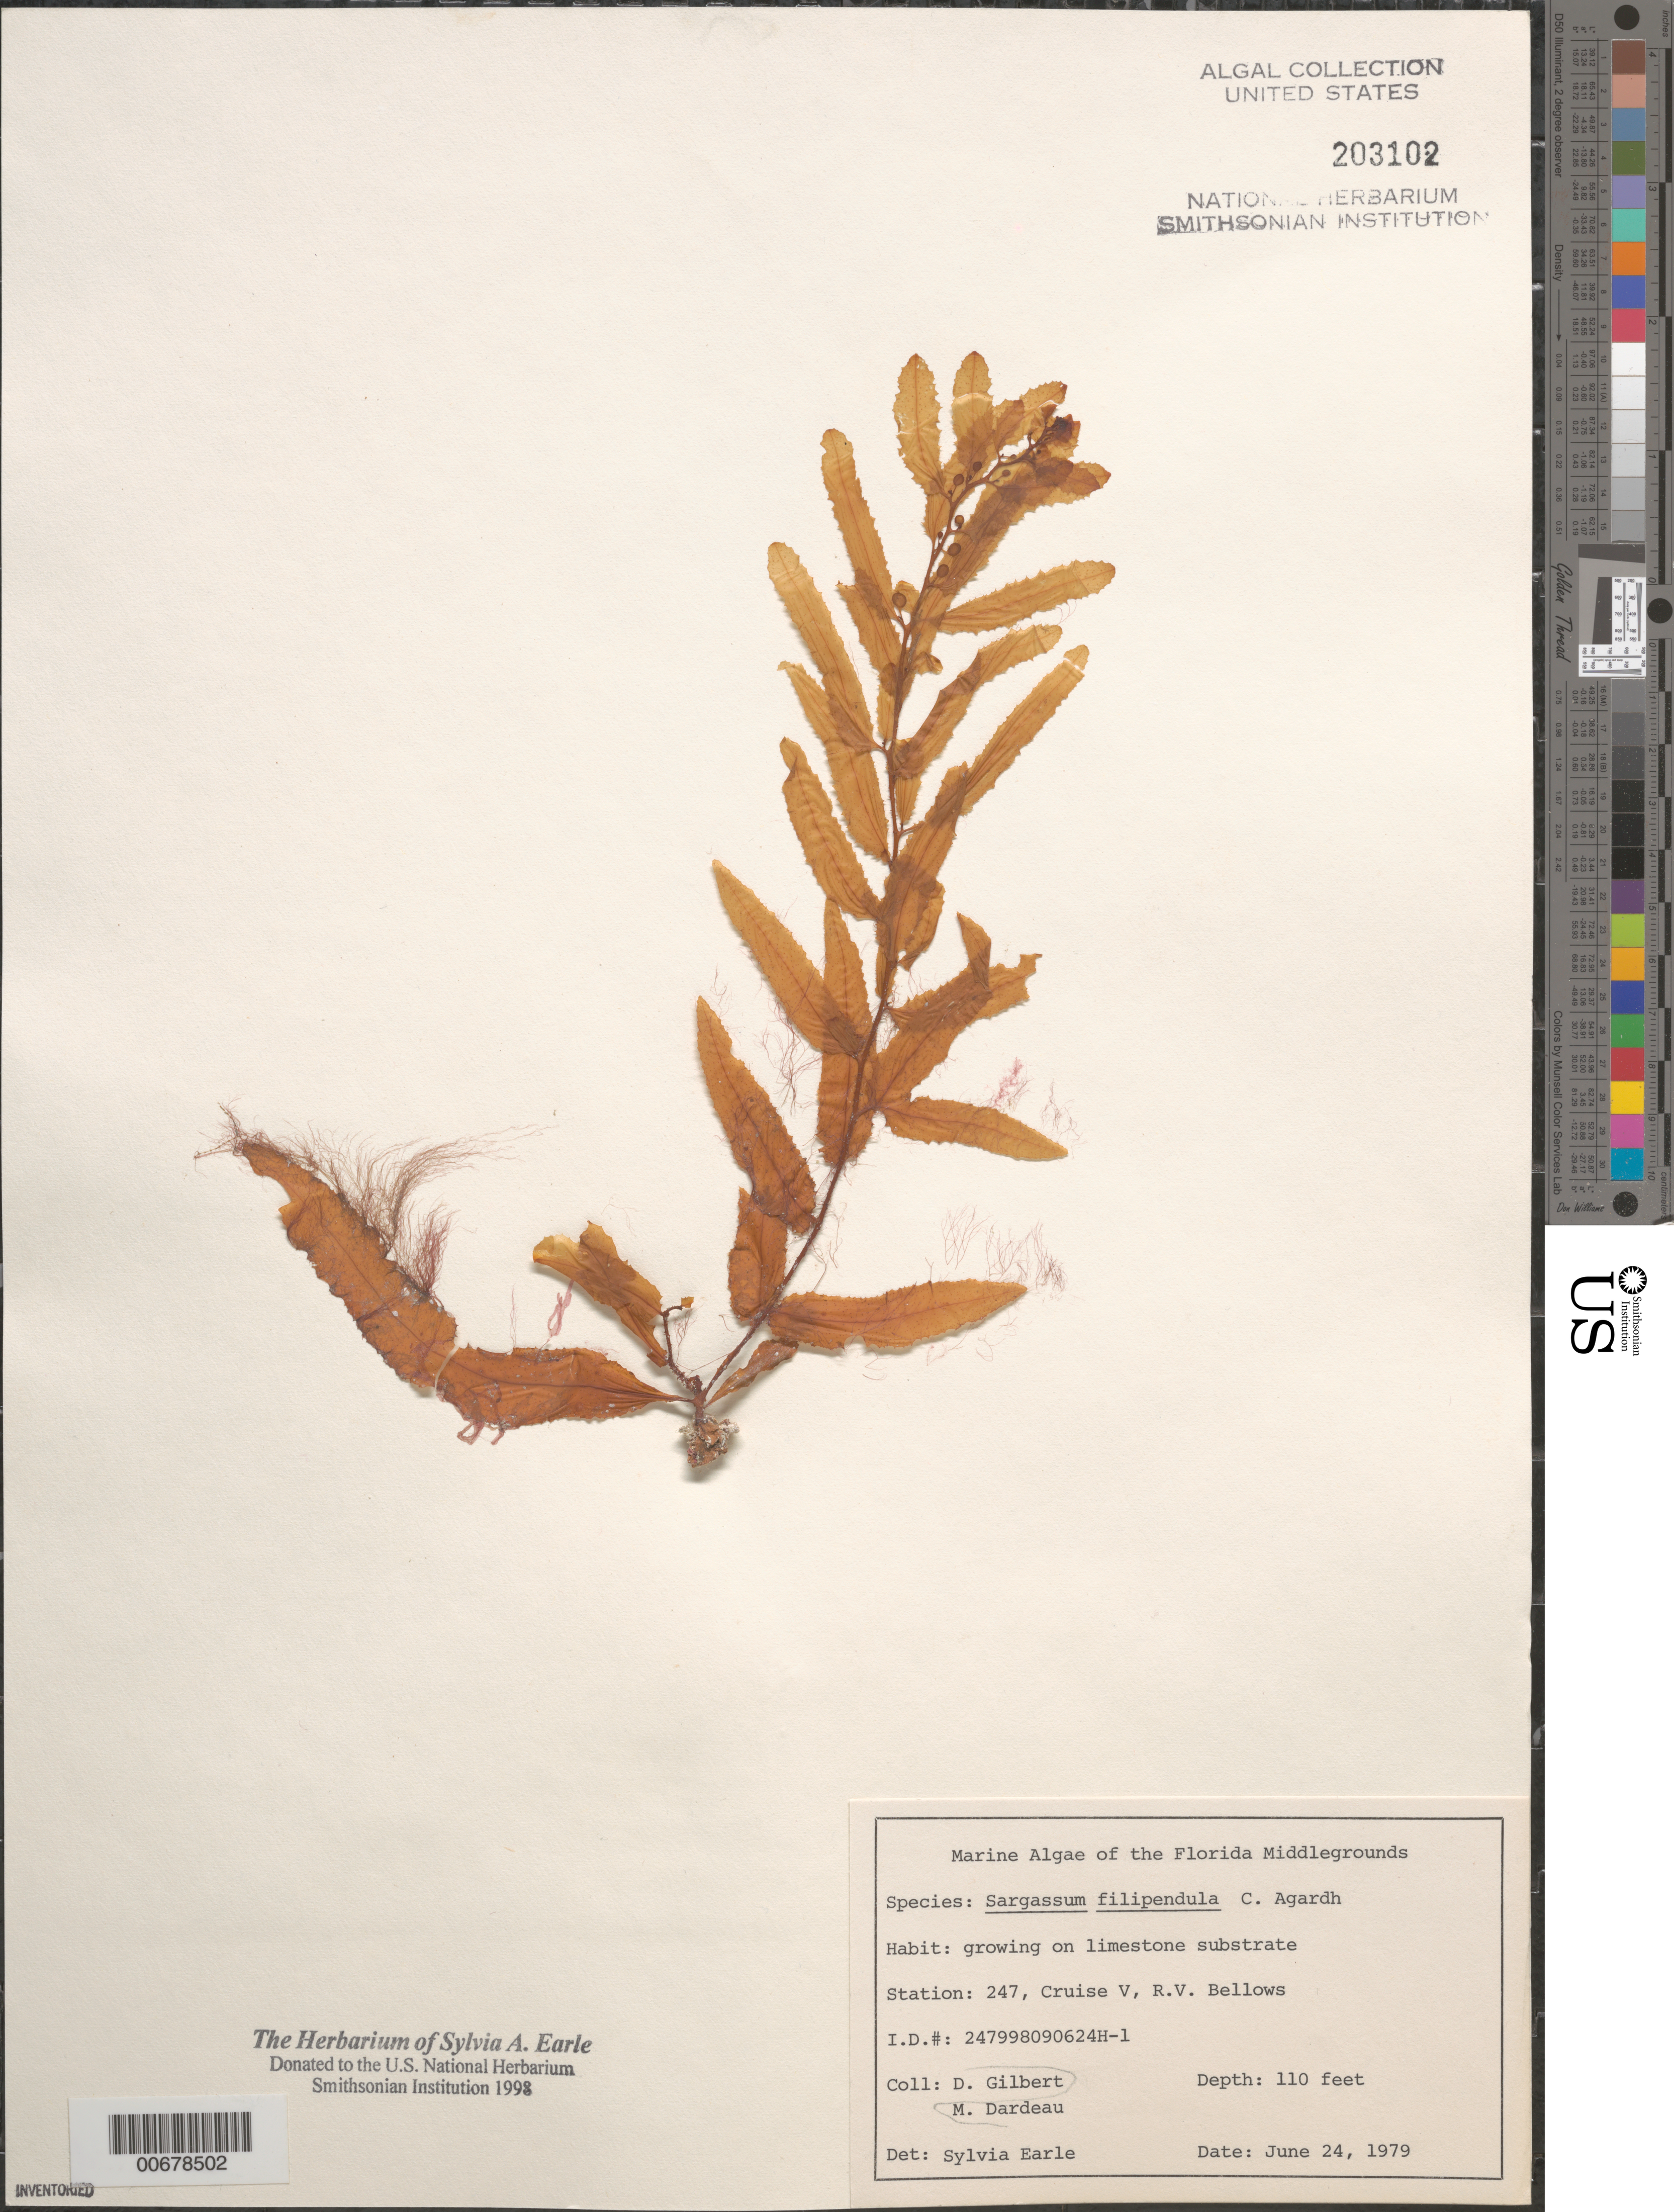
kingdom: Chromista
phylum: Ochrophyta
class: Phaeophyceae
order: Fucales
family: Sargassaceae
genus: Sargassum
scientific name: Sargassum filipendula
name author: C. Agardh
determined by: Earle, S. A.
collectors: M. Dardeau & D. Gilbert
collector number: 247998090624H-1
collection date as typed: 24 Jun 1979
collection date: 1979-06-24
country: United States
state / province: Florida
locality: Florida Middle Grounds, Gulf of Mexico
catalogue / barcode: US 203102